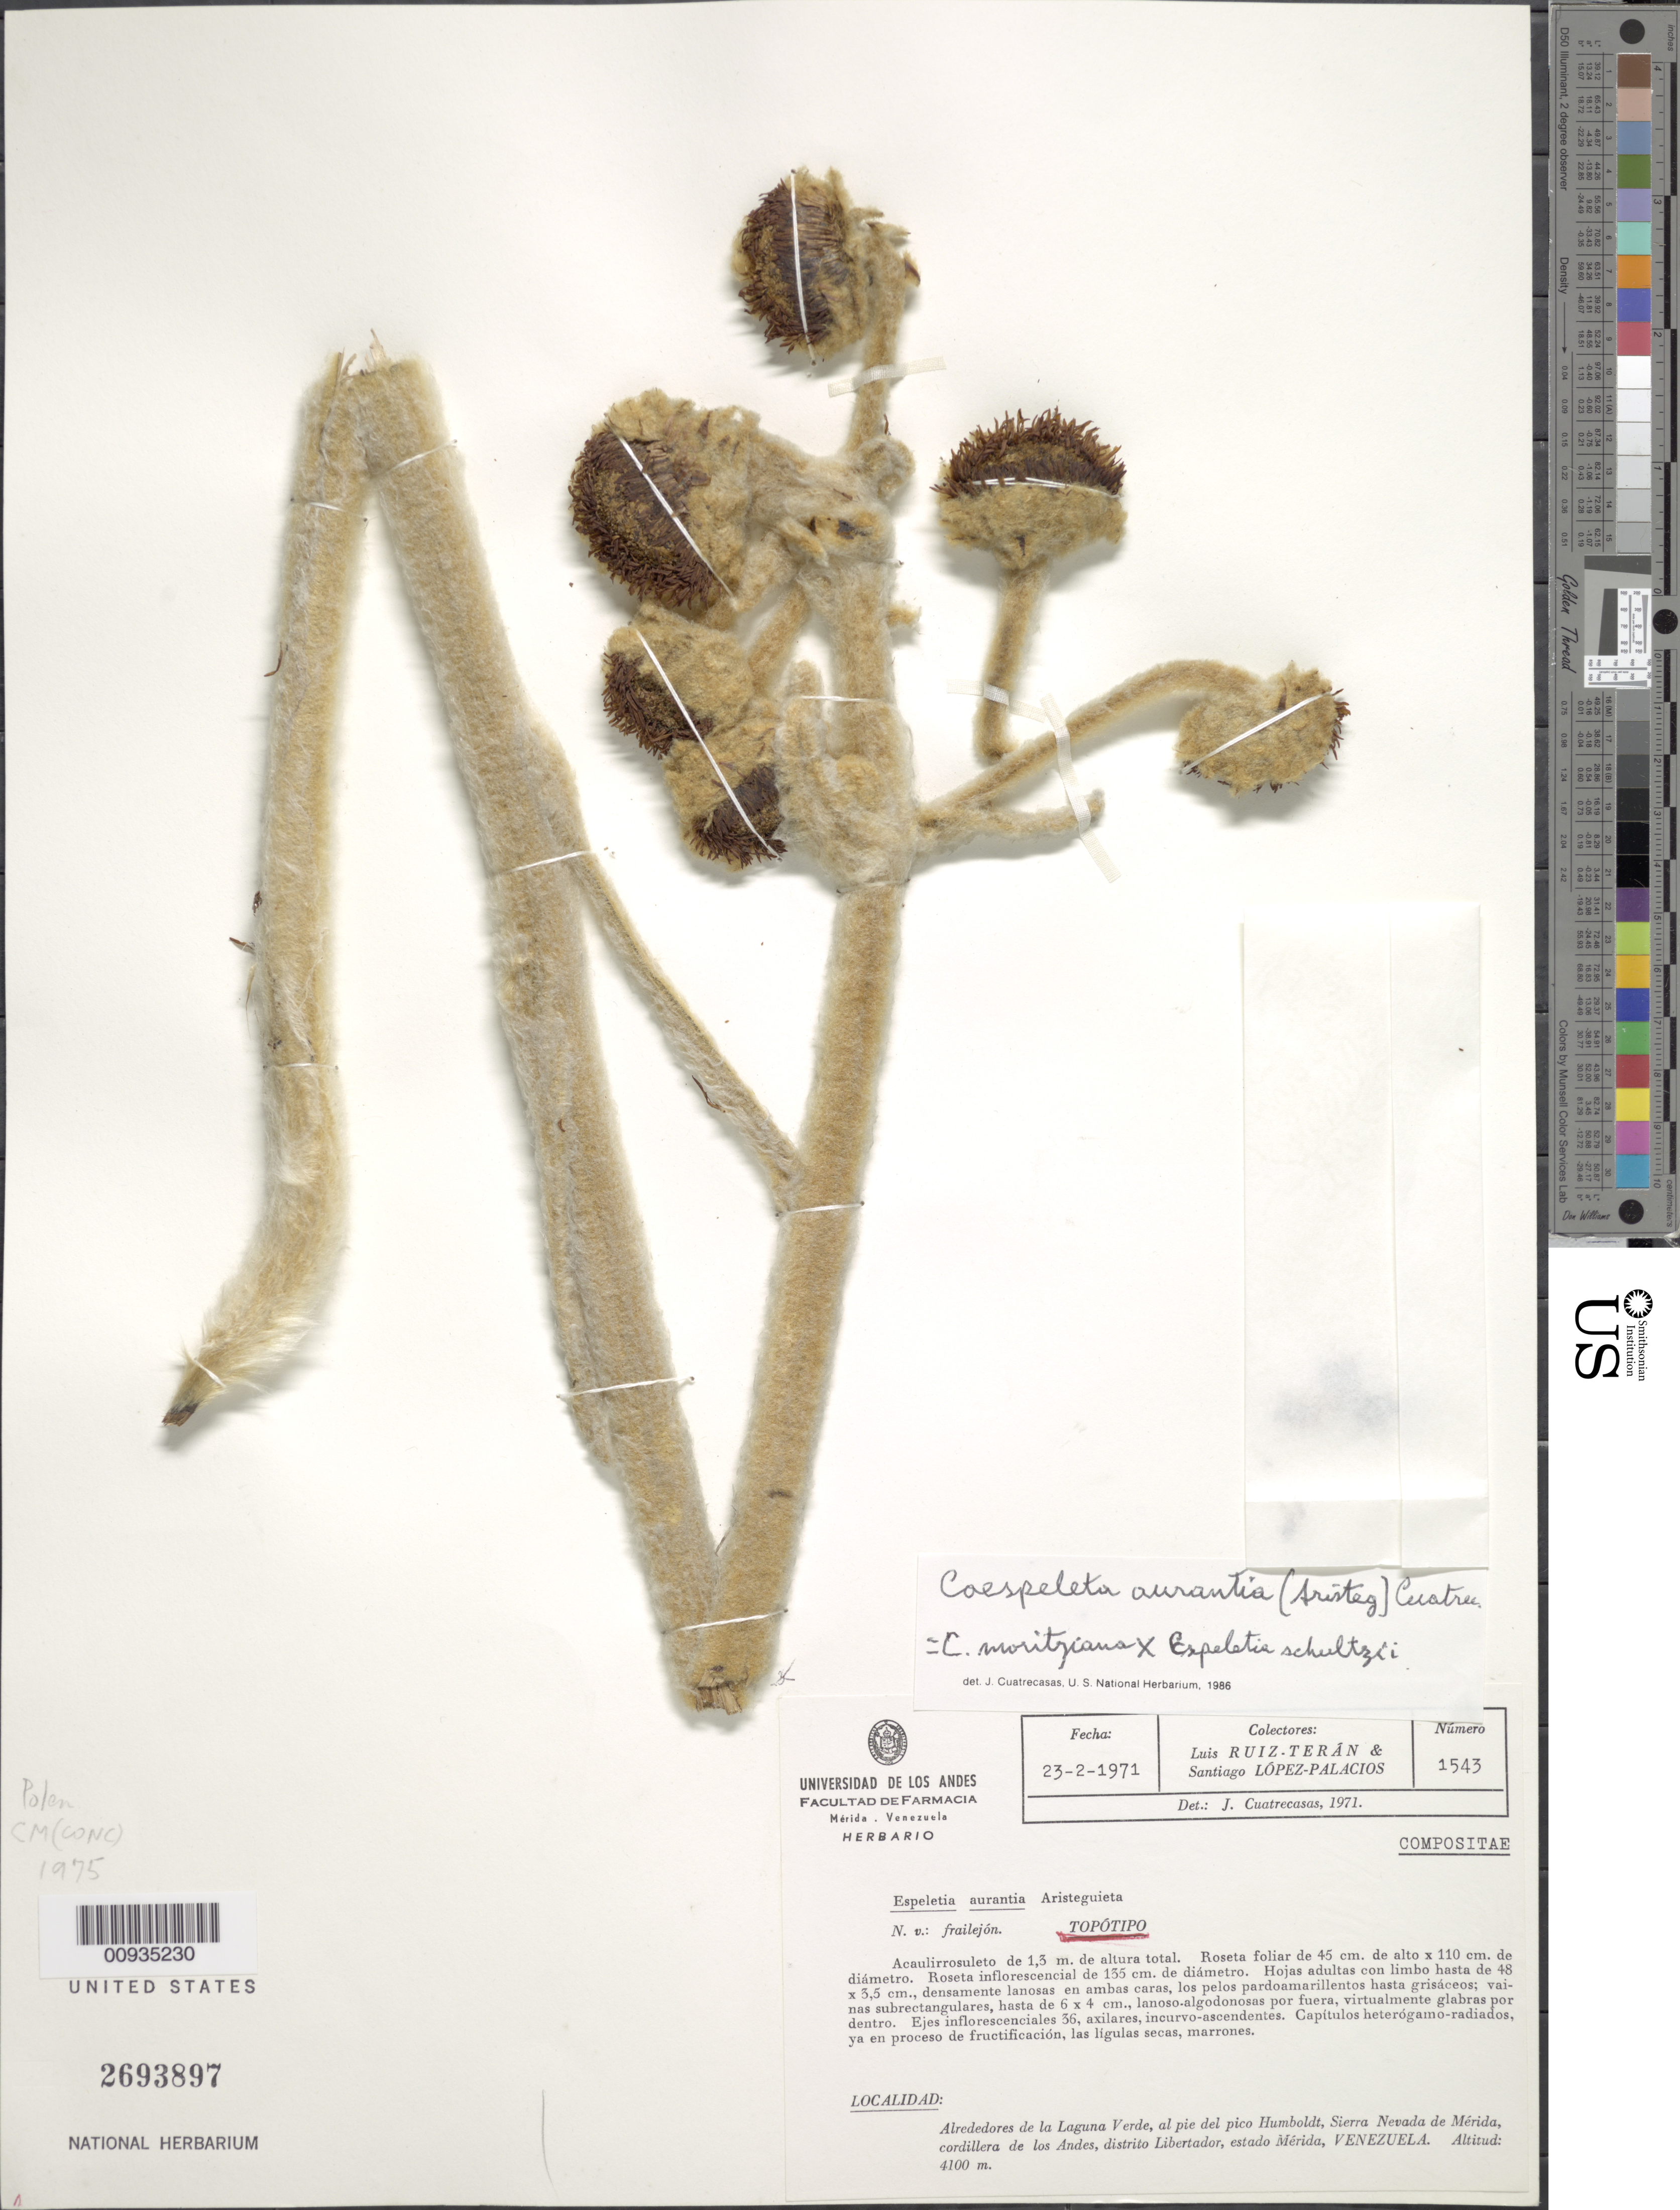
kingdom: Plantae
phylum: Tracheophyta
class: Magnoliopsida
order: Asterales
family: Asteraceae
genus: Coespeletia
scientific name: Coespeletia x aurantia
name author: Aristeg.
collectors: L. Teran & S. López-Palacios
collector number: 1543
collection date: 1971-02-23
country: Venezuela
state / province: Mérida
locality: Alrededores de la Laguna Verde, al pie del pico Humboldt, Sierra Nevada de Merida, cordillera de los Andes, distrito Libertador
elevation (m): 4100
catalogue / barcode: US 2693897